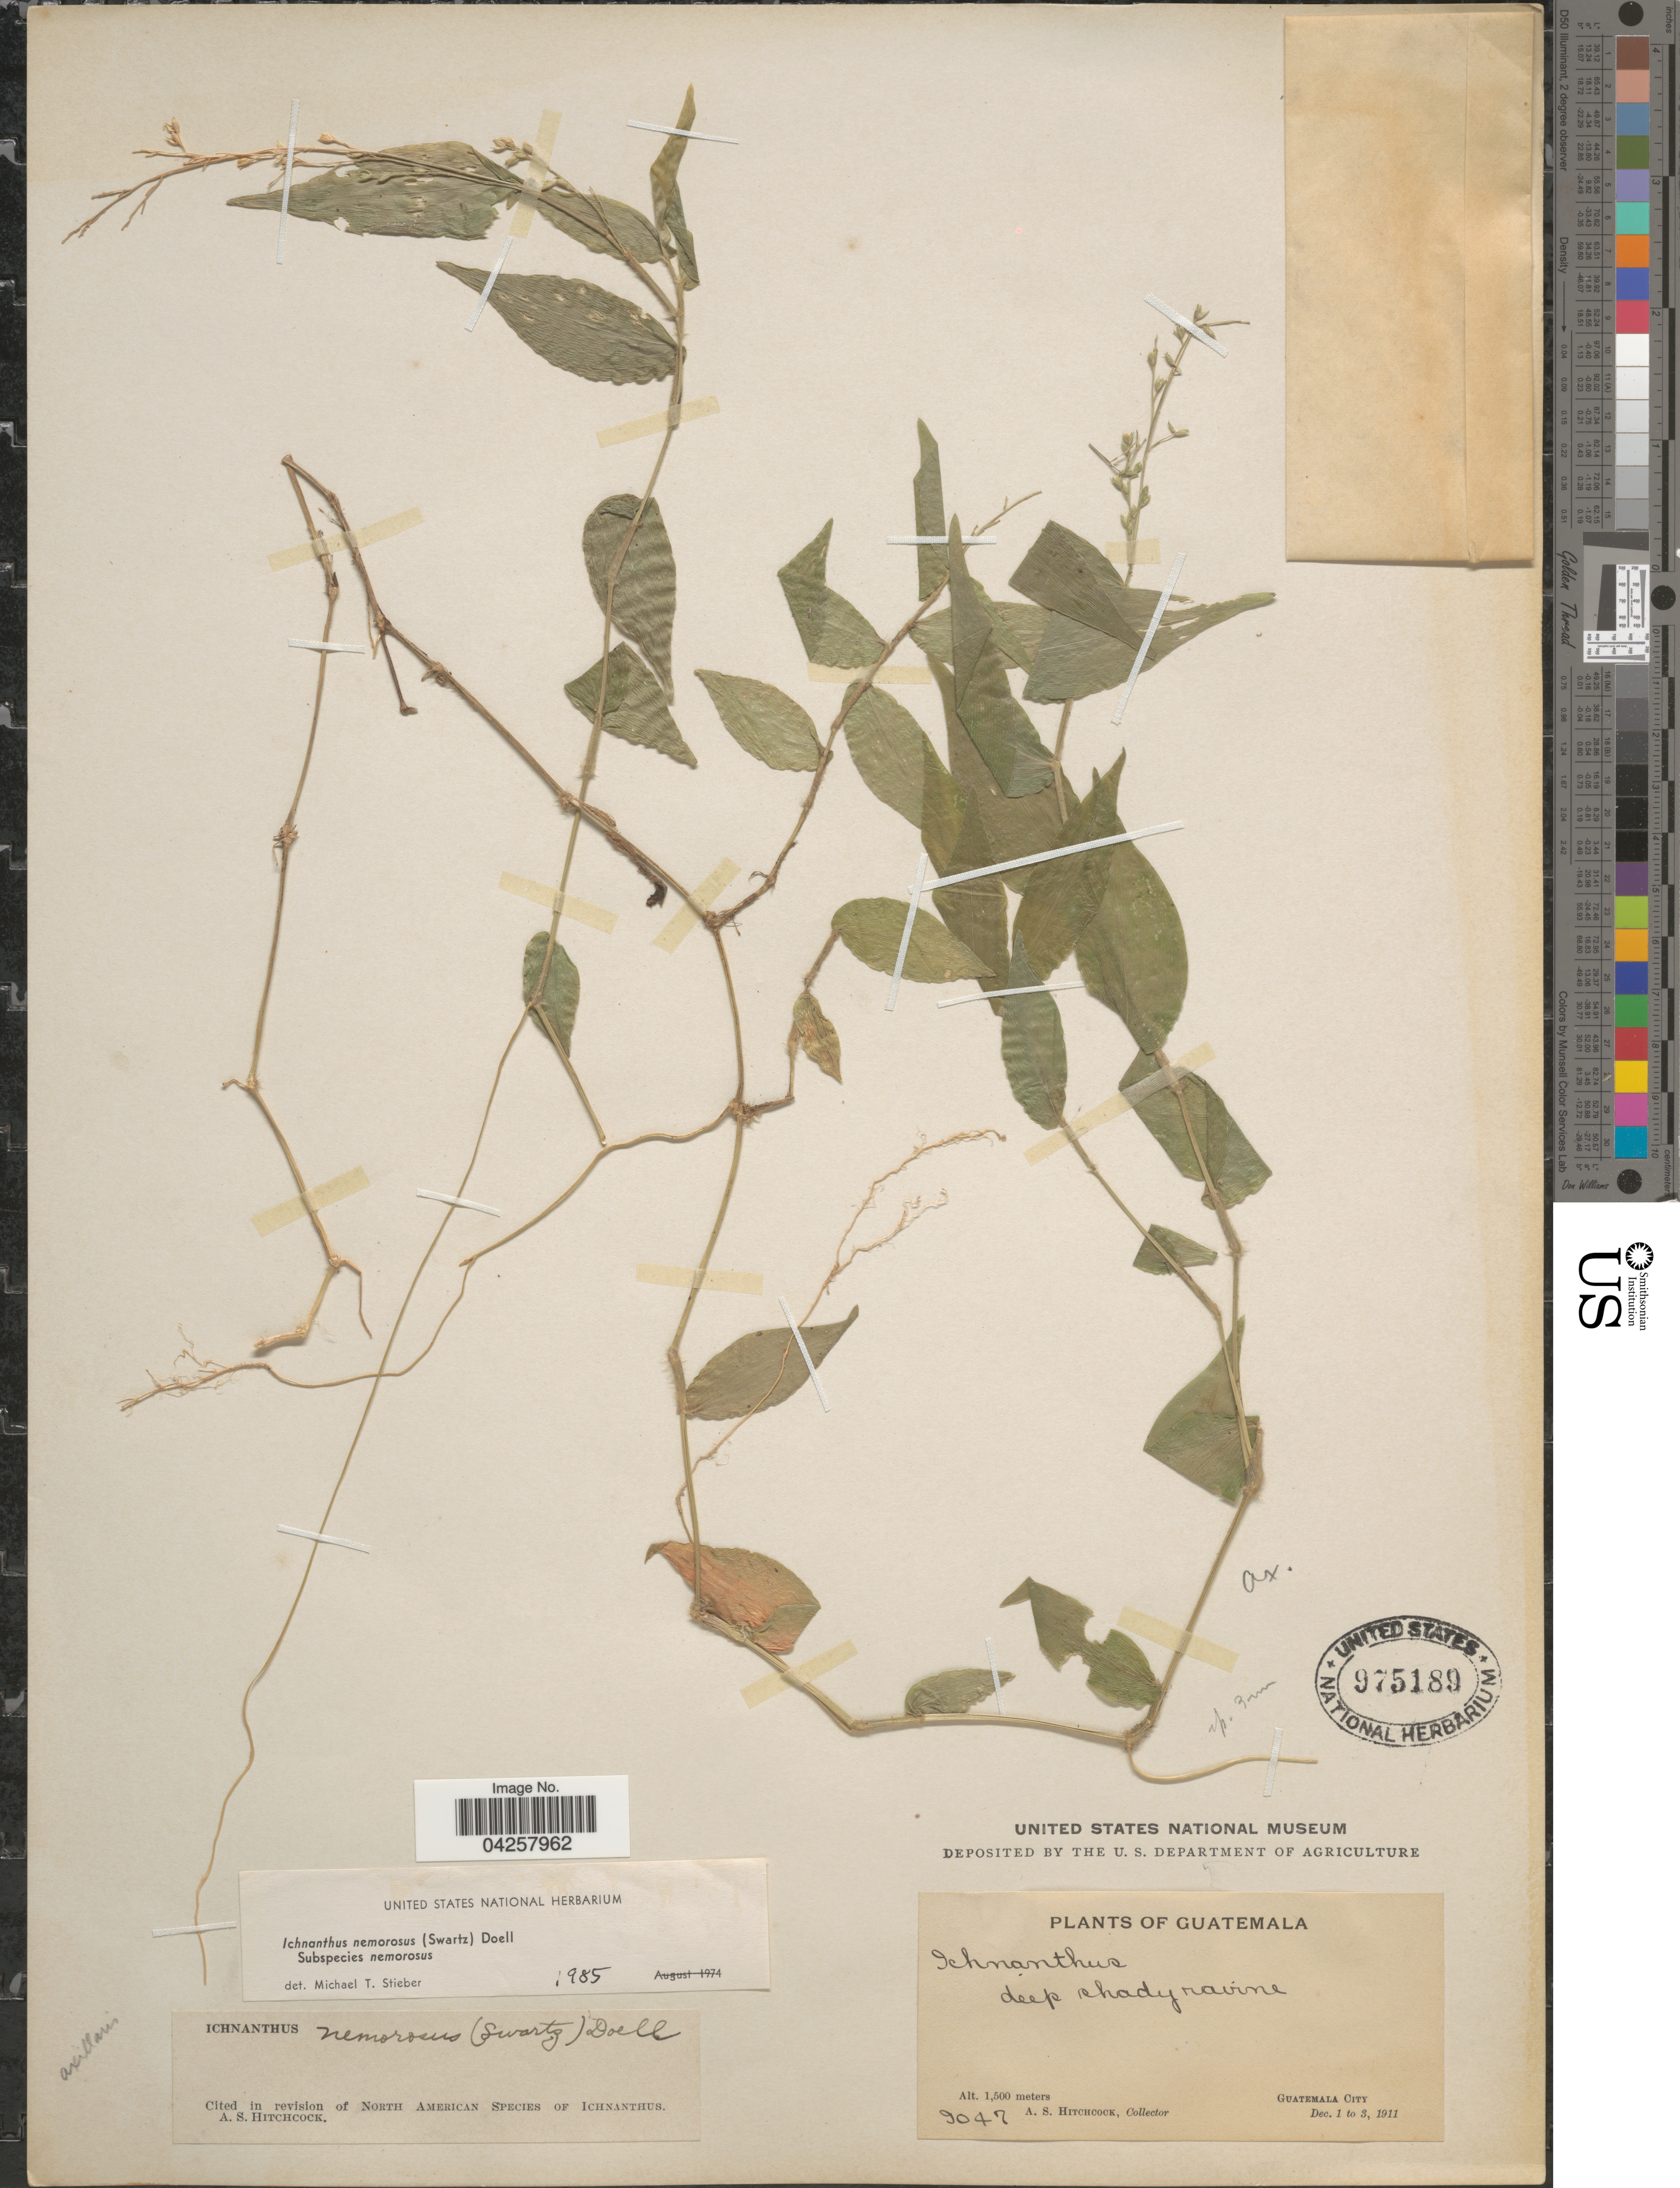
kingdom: Plantae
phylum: Tracheophyta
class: Liliopsida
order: Poales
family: Poaceae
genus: Hildaea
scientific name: Hildaea nemorosa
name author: (Sw.) C. Silva & R.P. Oliveira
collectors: A. S. Hitchcock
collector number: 9047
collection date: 1911-12-01/1911-12-03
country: Guatemala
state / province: Guatemala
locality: Guatemala City.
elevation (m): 1500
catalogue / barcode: US 975189